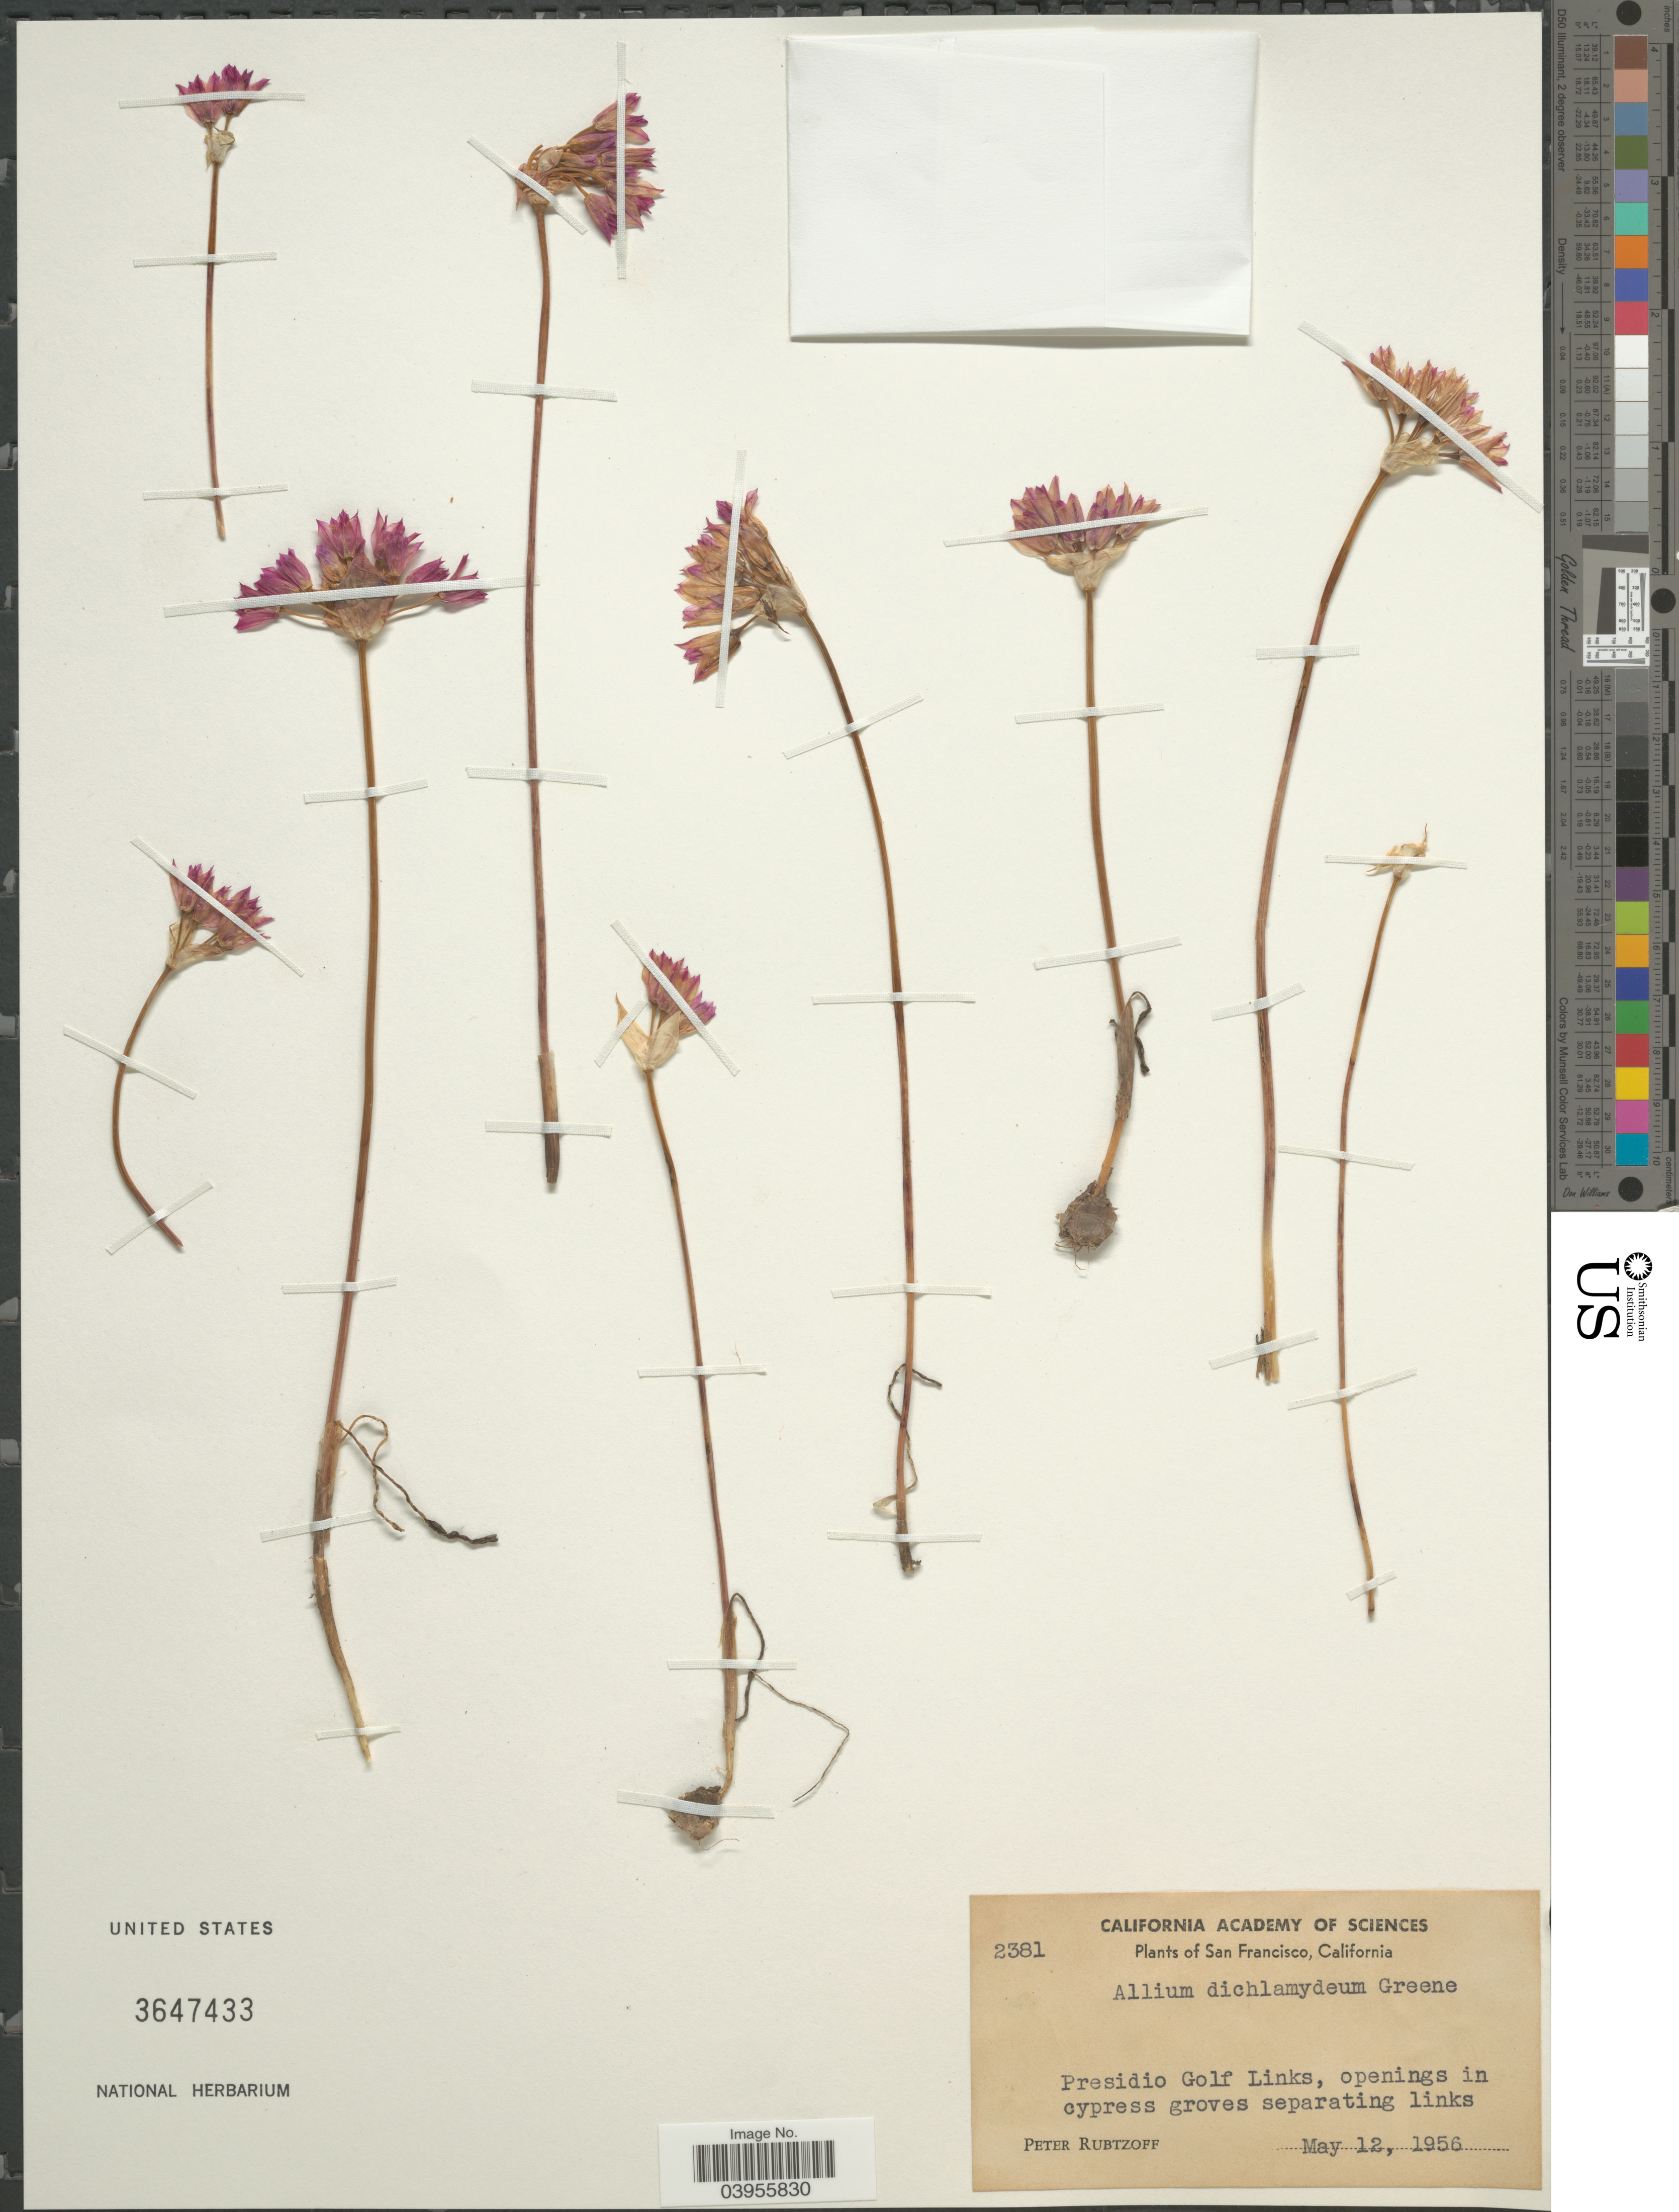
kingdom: Plantae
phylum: Tracheophyta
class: Liliopsida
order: Asparagales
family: Amaryllidaceae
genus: Allium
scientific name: Allium dichlamydeum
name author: Greene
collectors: P. Rubtzoff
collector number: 2381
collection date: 1956-05-12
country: United States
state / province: California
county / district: San Francisco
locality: San Francisco. Presidio Golf Links, openings in cypress groves separating links.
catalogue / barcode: US 3647433